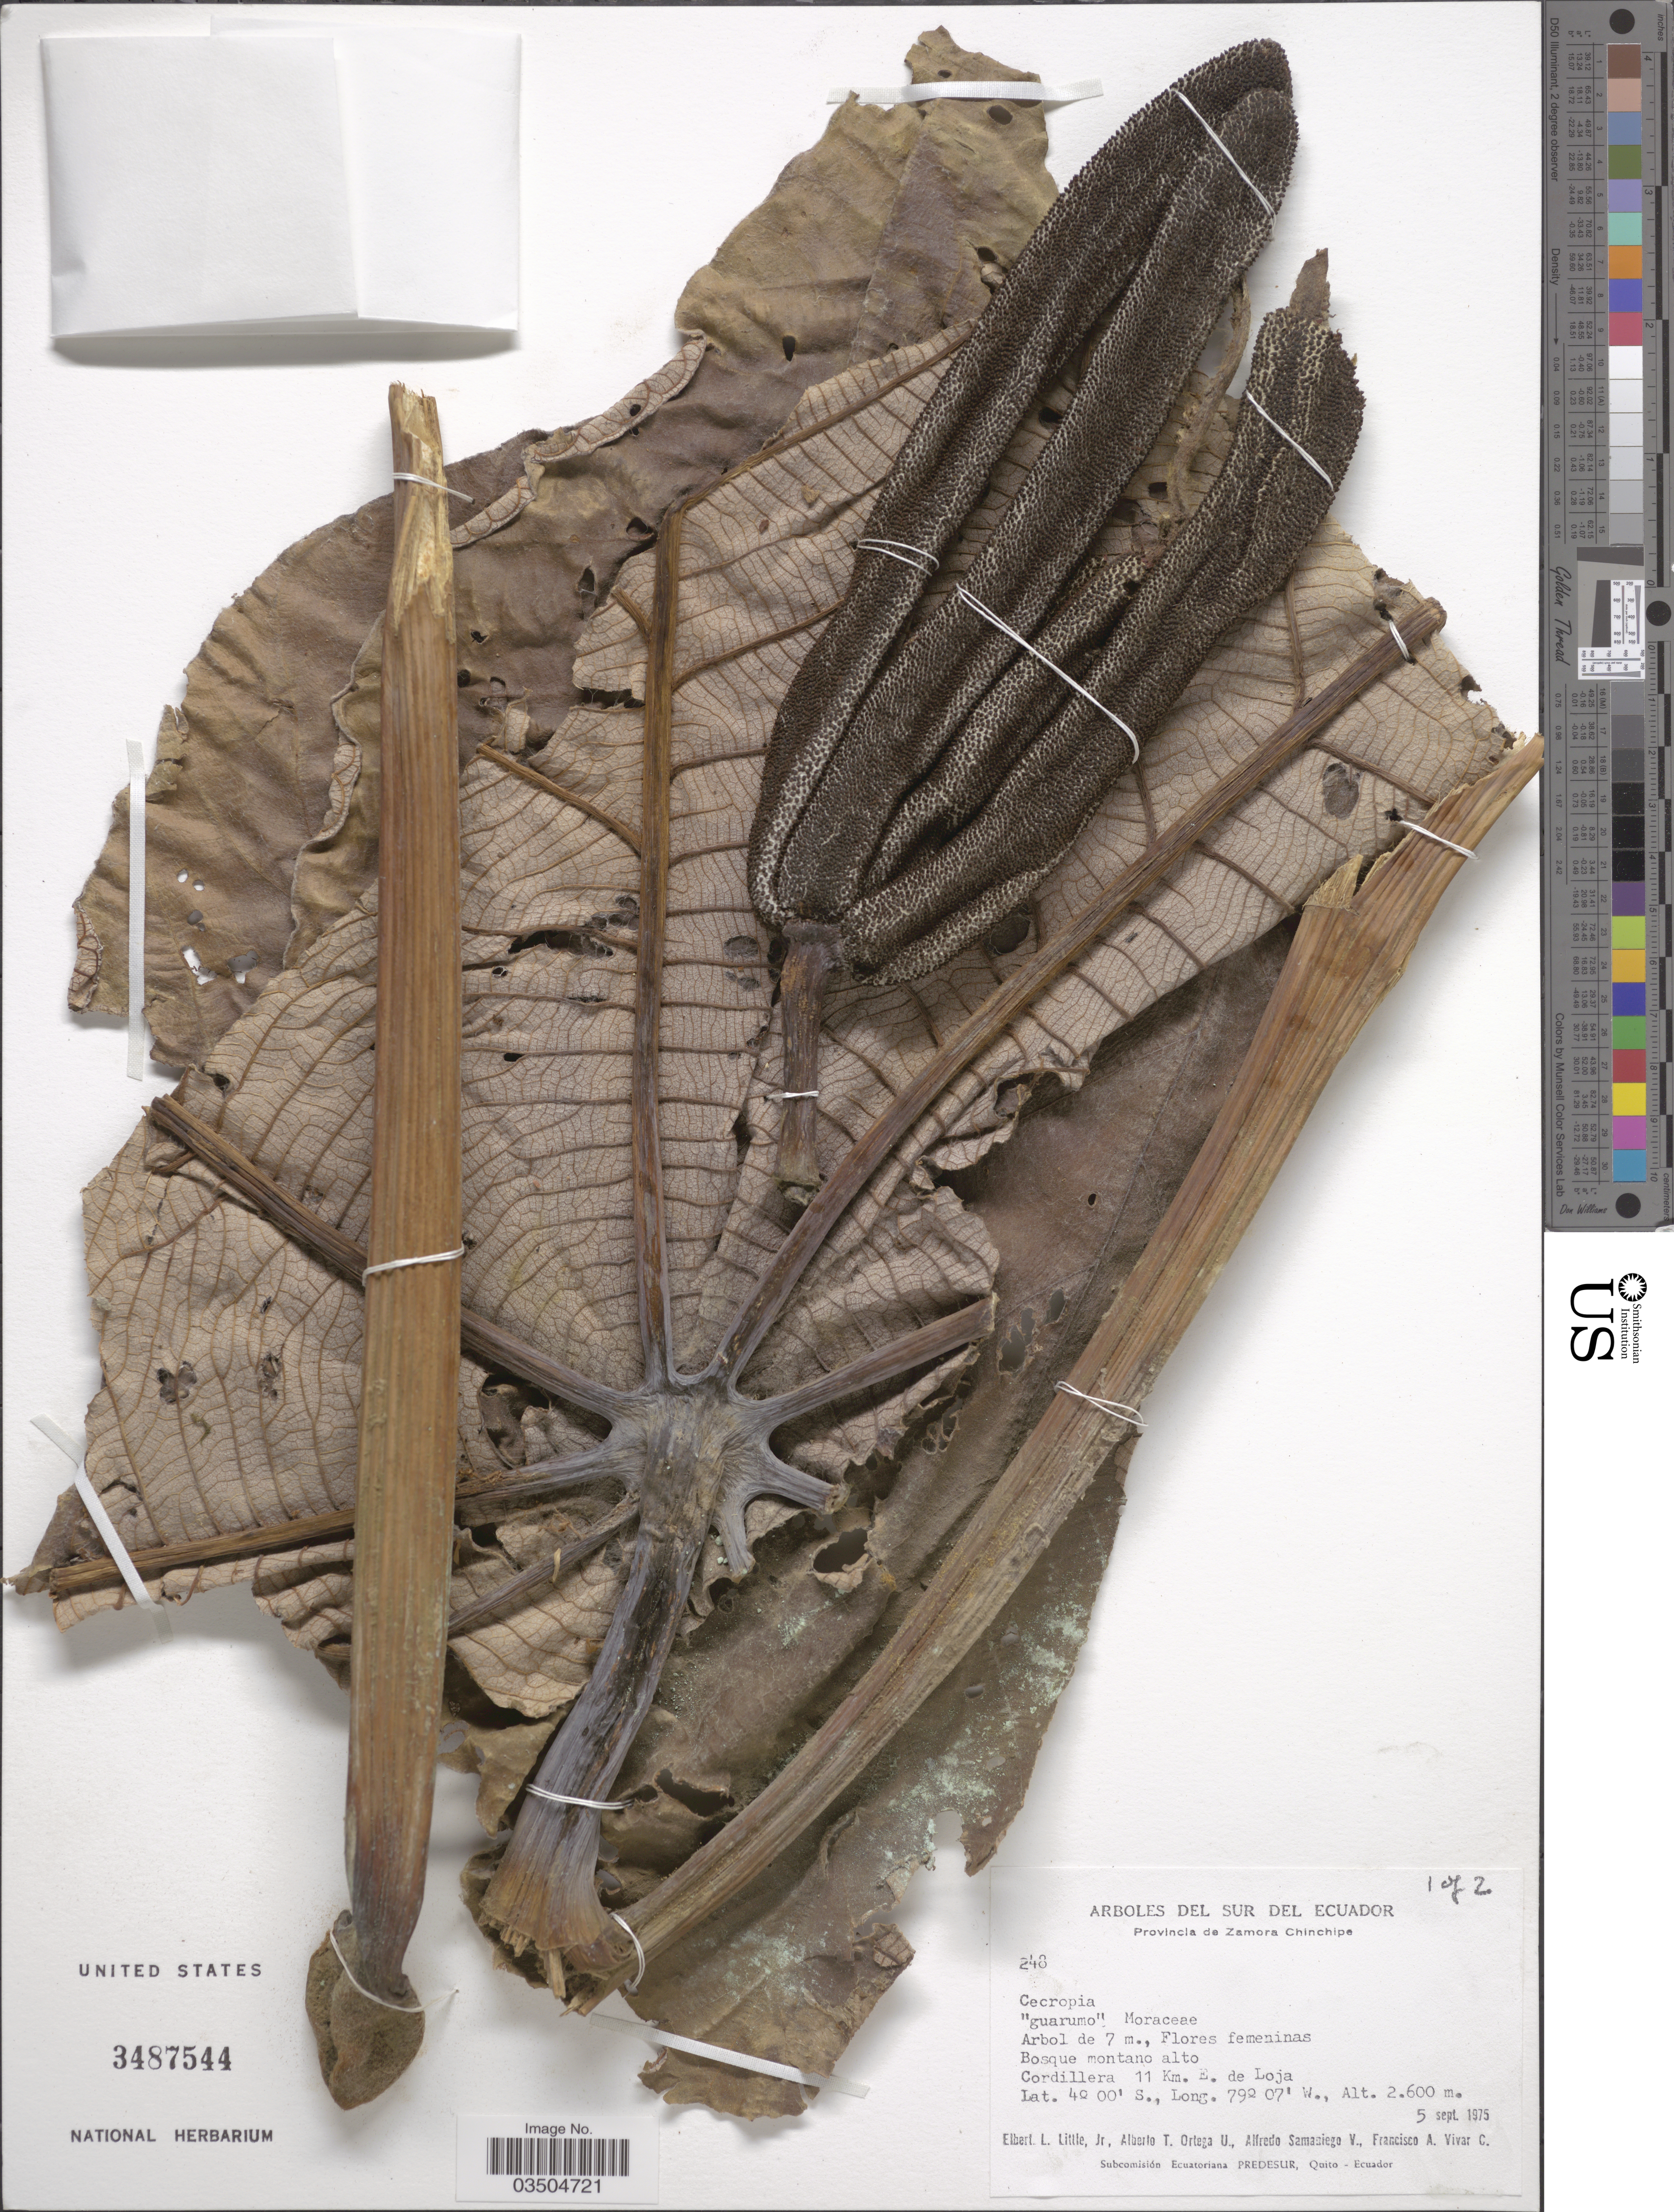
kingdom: Plantae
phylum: Tracheophyta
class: Magnoliopsida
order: Rosales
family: Urticaceae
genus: Cecropia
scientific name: Cecropia sp.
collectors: E. L. Little, A. T. Ortega U., A. V. Samaniego & F. A. Vivar C.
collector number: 248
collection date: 1975-09-05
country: Ecuador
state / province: Zamora-Chinchipe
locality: Del Sur Del Ecuador. Cordillera 11 Km. E. de Loja.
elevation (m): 2600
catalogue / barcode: US 3487544